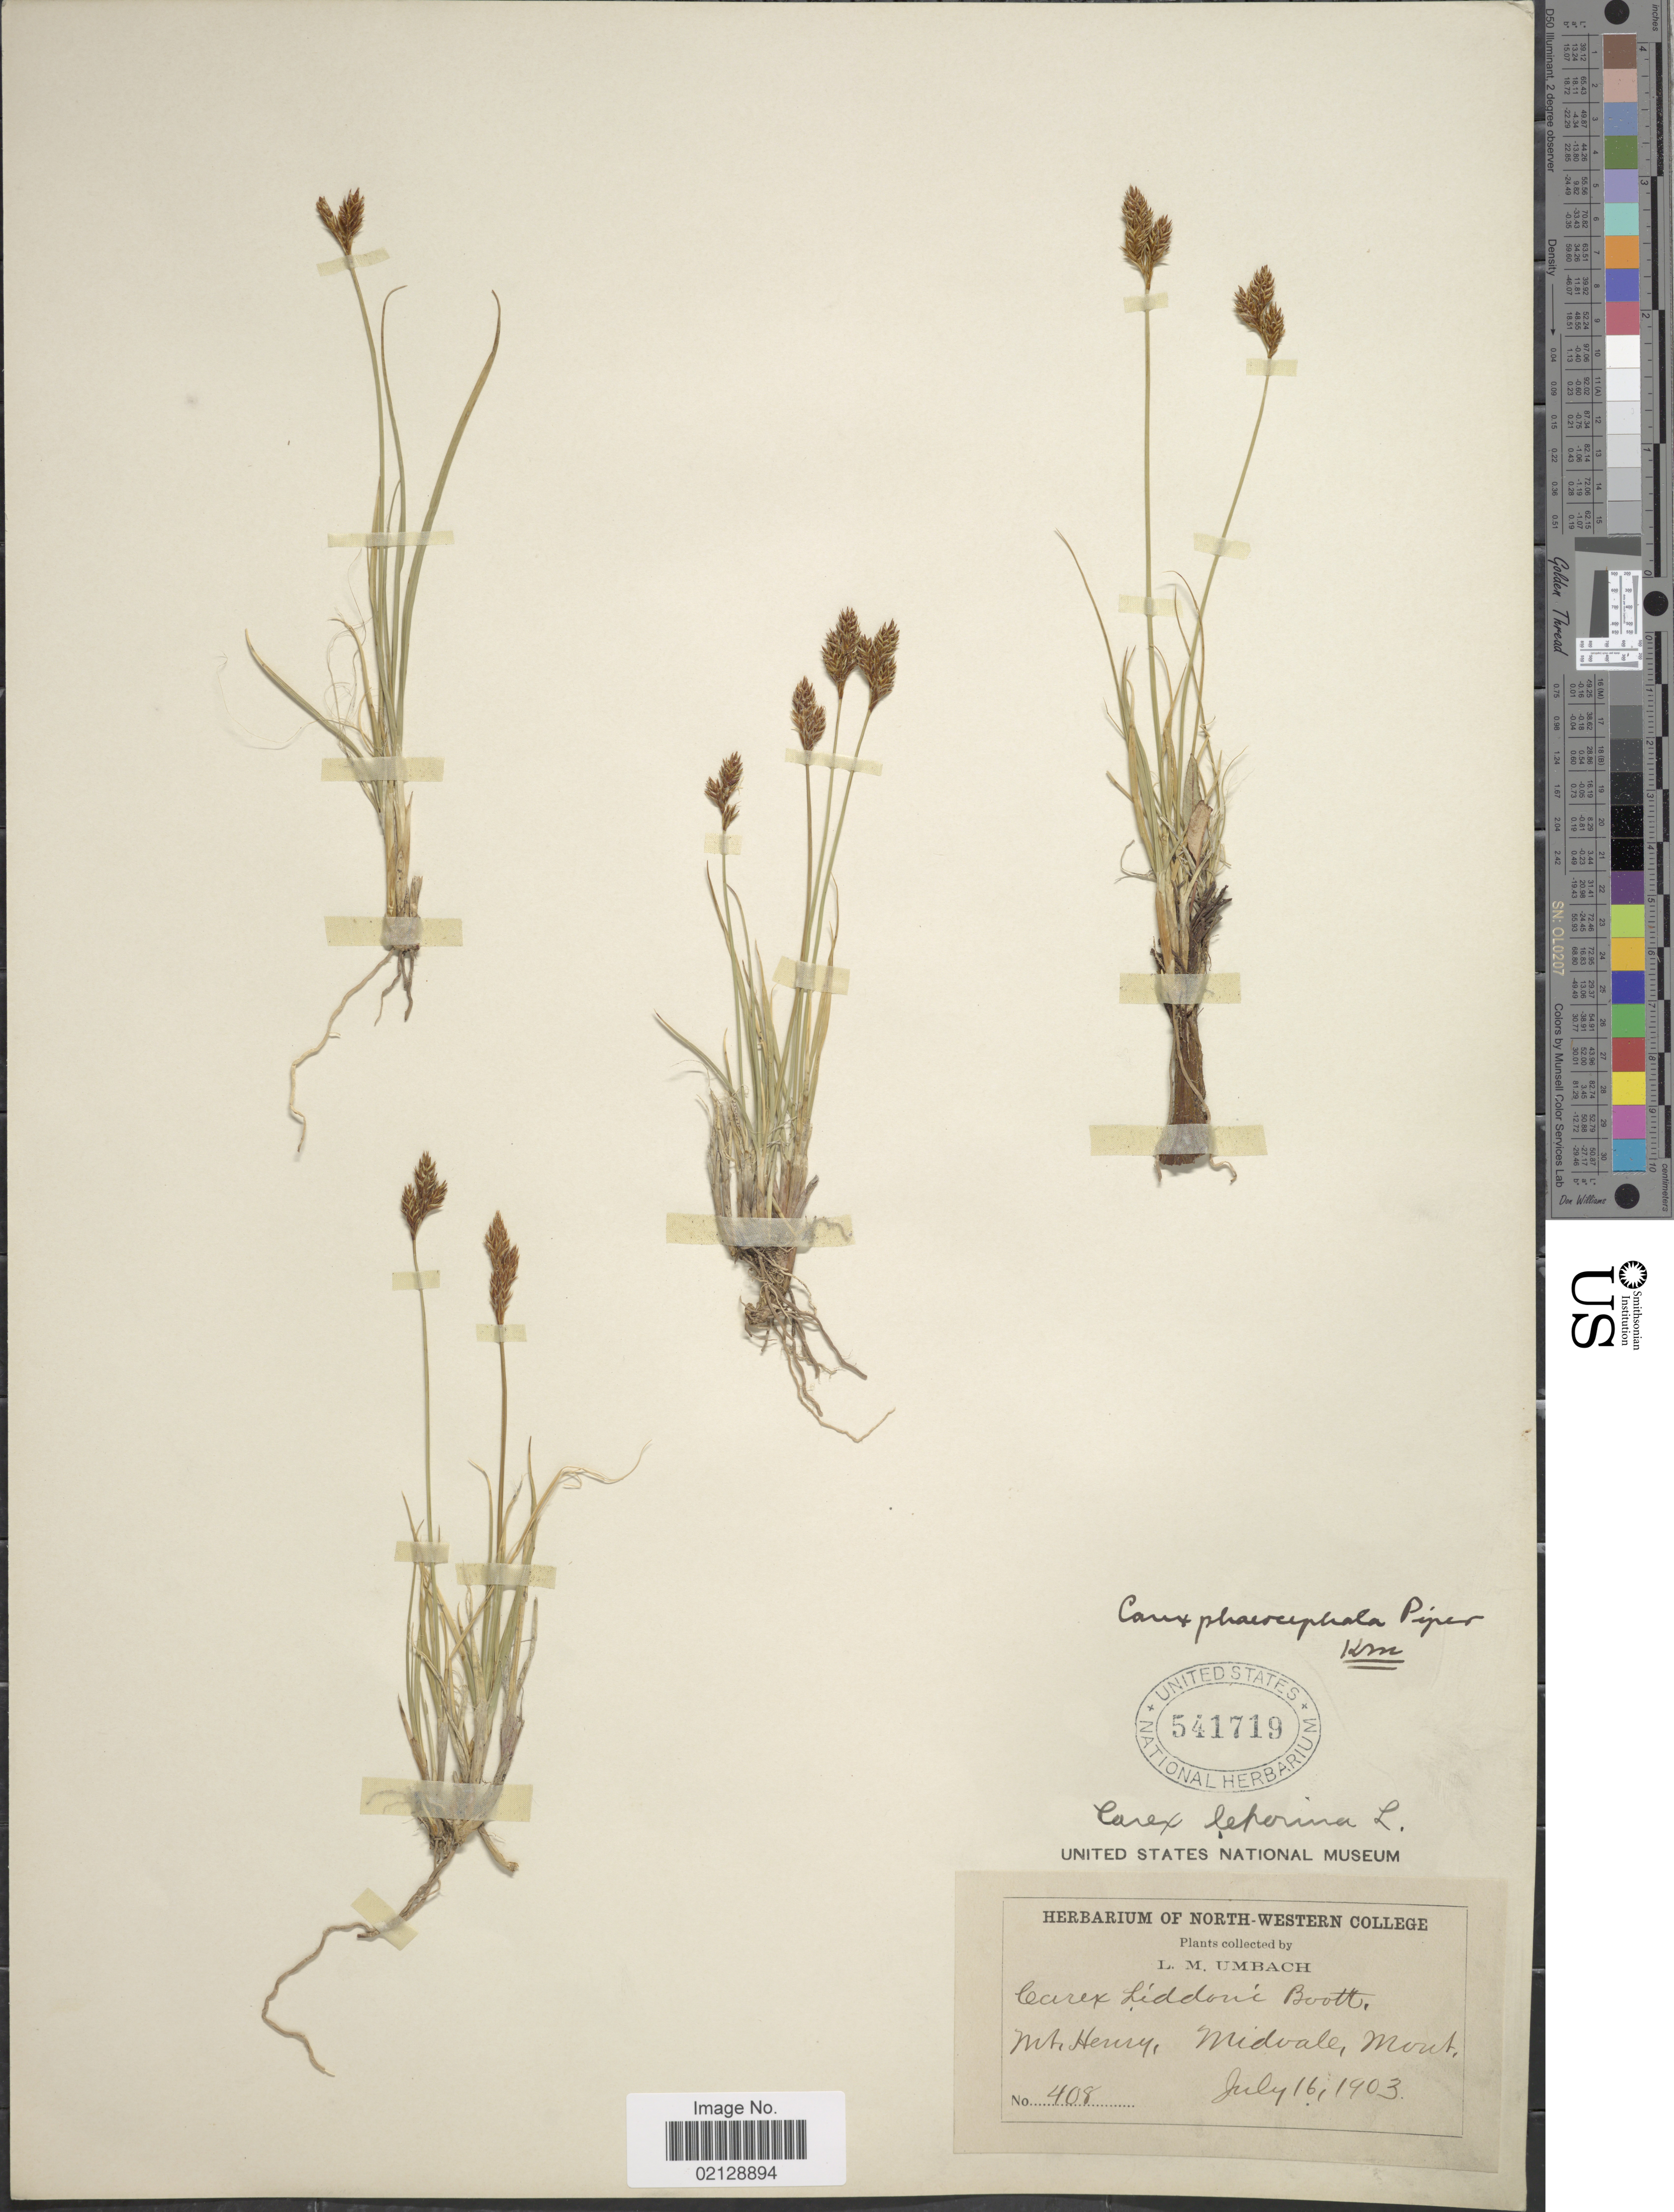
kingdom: Plantae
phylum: Tracheophyta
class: Liliopsida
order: Poales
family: Cyperaceae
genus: Carex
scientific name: Carex phaeocephala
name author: Piper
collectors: L. M. Umbach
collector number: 408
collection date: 1903-07-16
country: United States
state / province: Montana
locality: Mt. Henry, Midvale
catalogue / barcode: US 541719